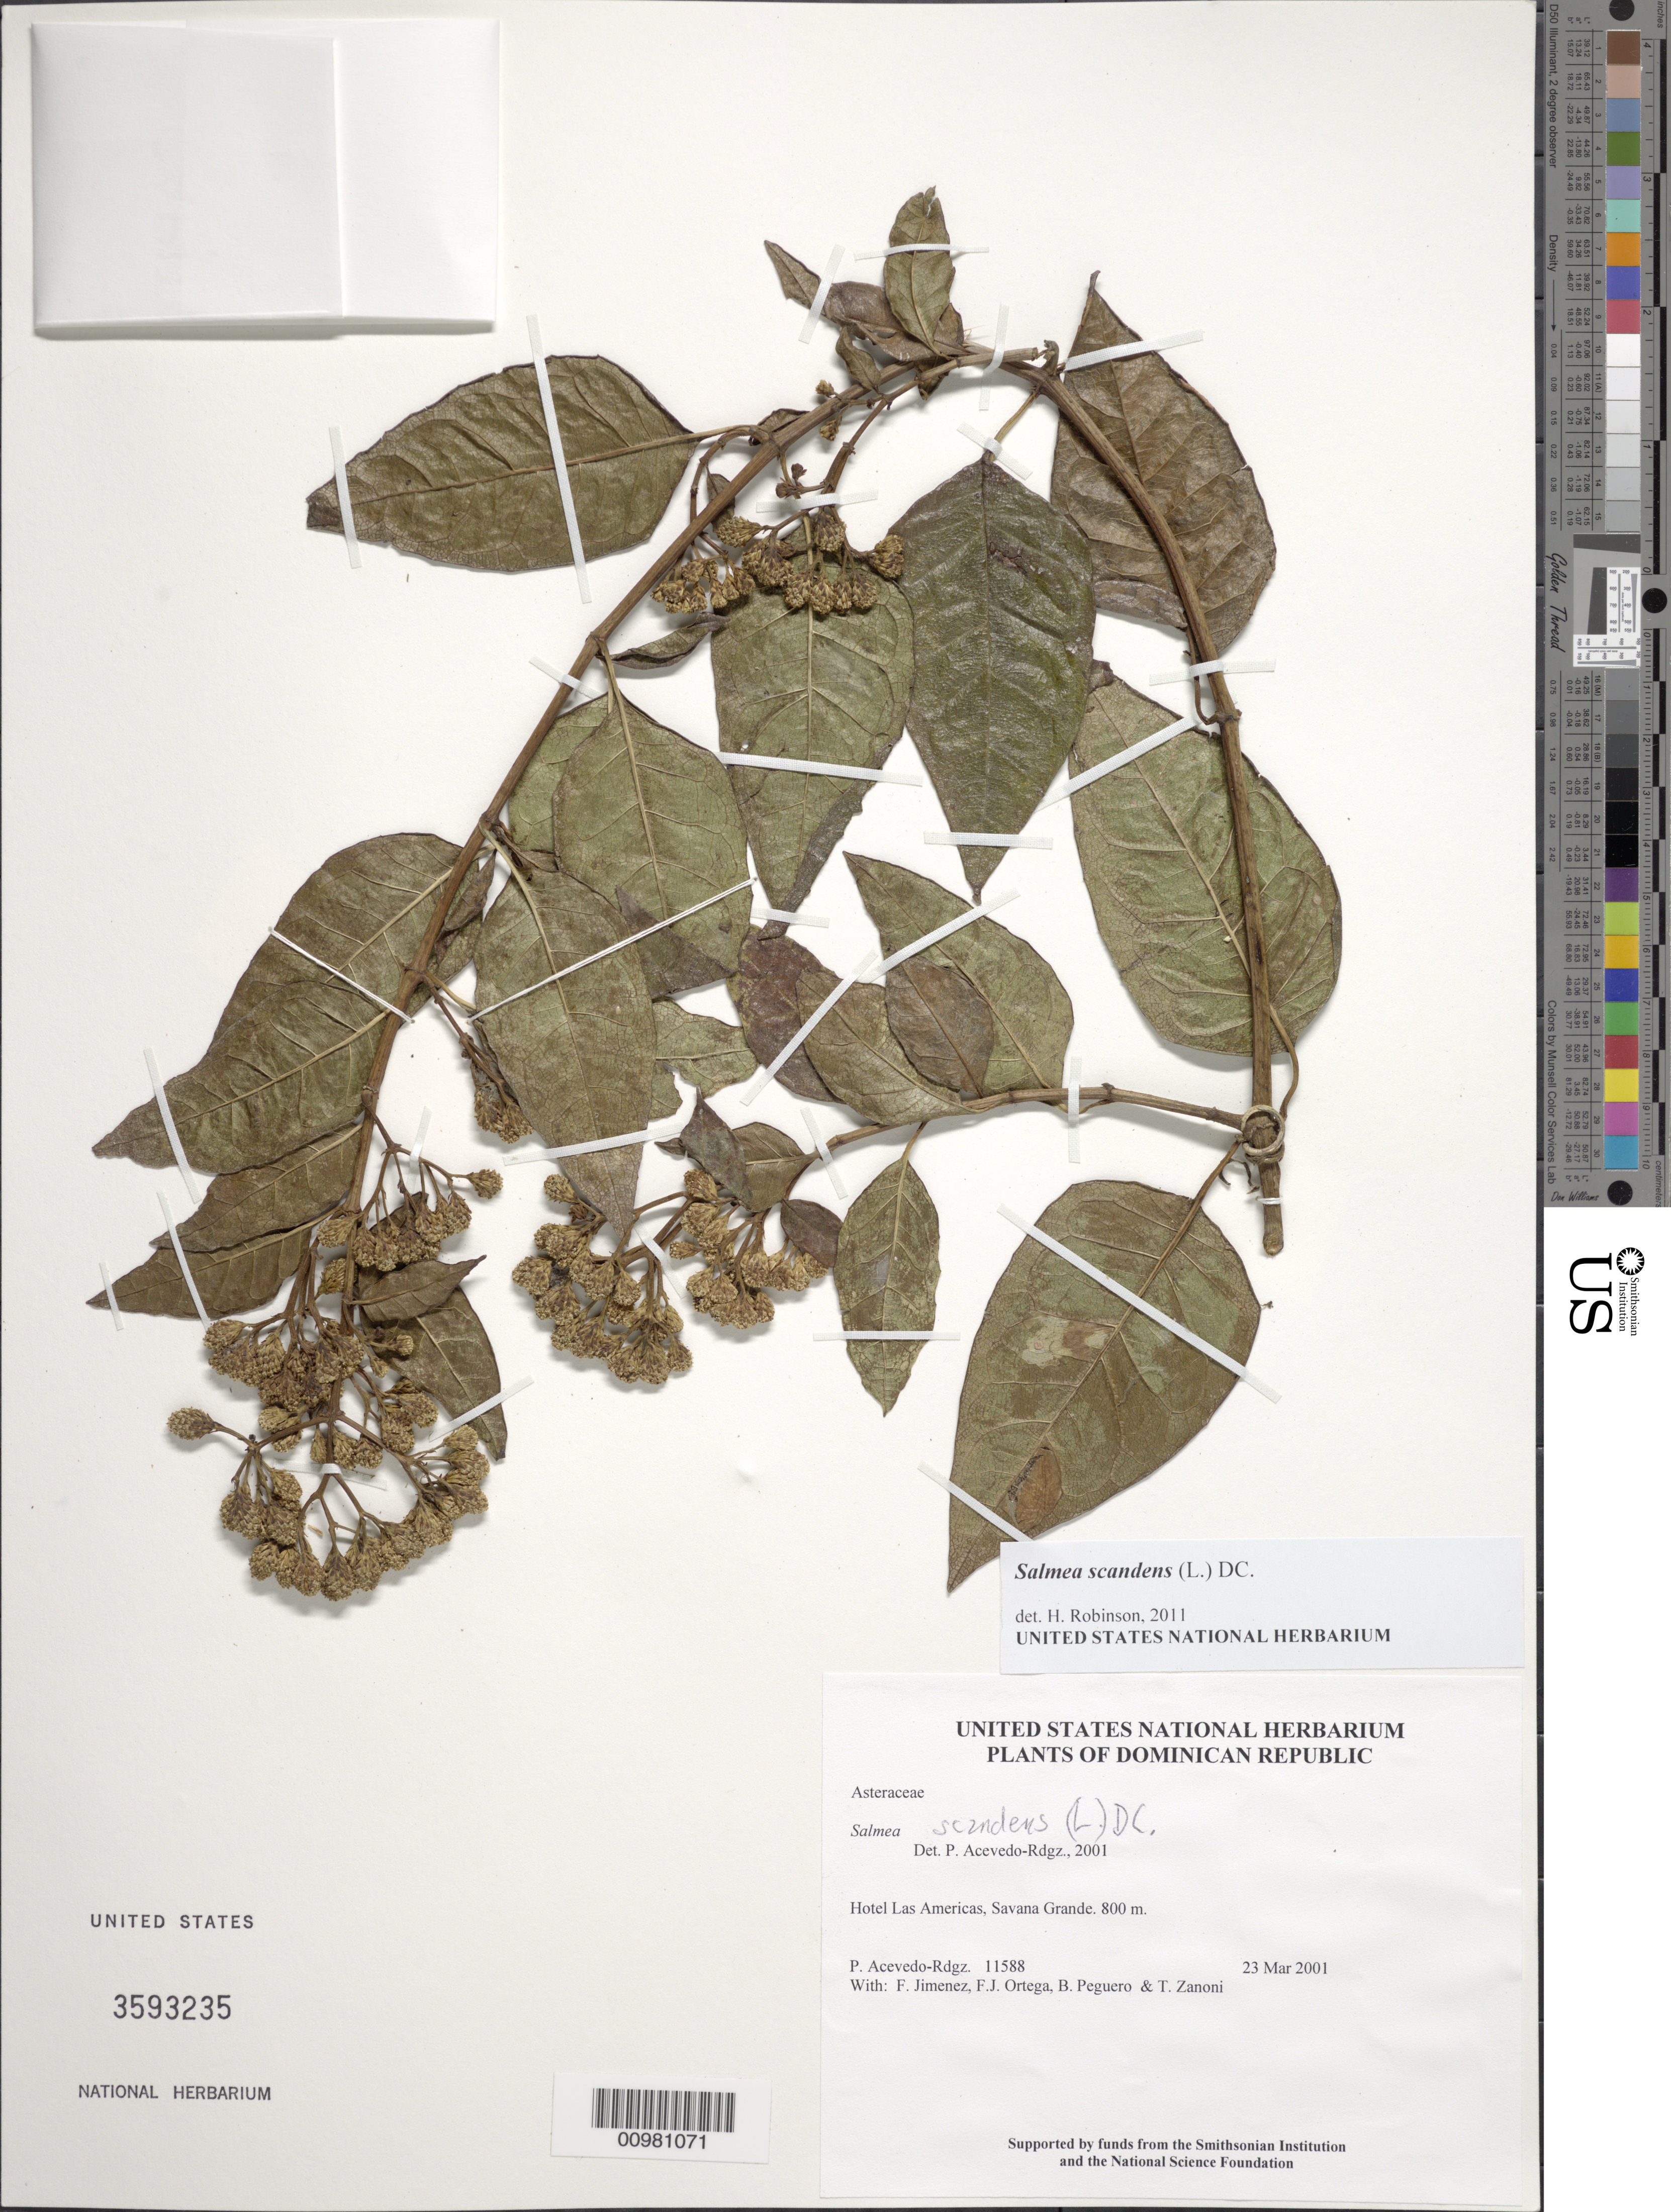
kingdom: Plantae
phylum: Tracheophyta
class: Magnoliopsida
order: Asterales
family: Asteraceae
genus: Salmea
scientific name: Salmea scandens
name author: (L.) DC.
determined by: Robinson, Harold E., (US)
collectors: P. Acevedo-Rodr., F. Jimenez, F. J. Ortega, B. Peguero & T. A. Zanoni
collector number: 11588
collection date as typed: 23 Mar 2001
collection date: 2001-03-23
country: Dominican Republic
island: Hispaniola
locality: Hotel Las Americas, Savana Grande.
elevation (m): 800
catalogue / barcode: US 3593235